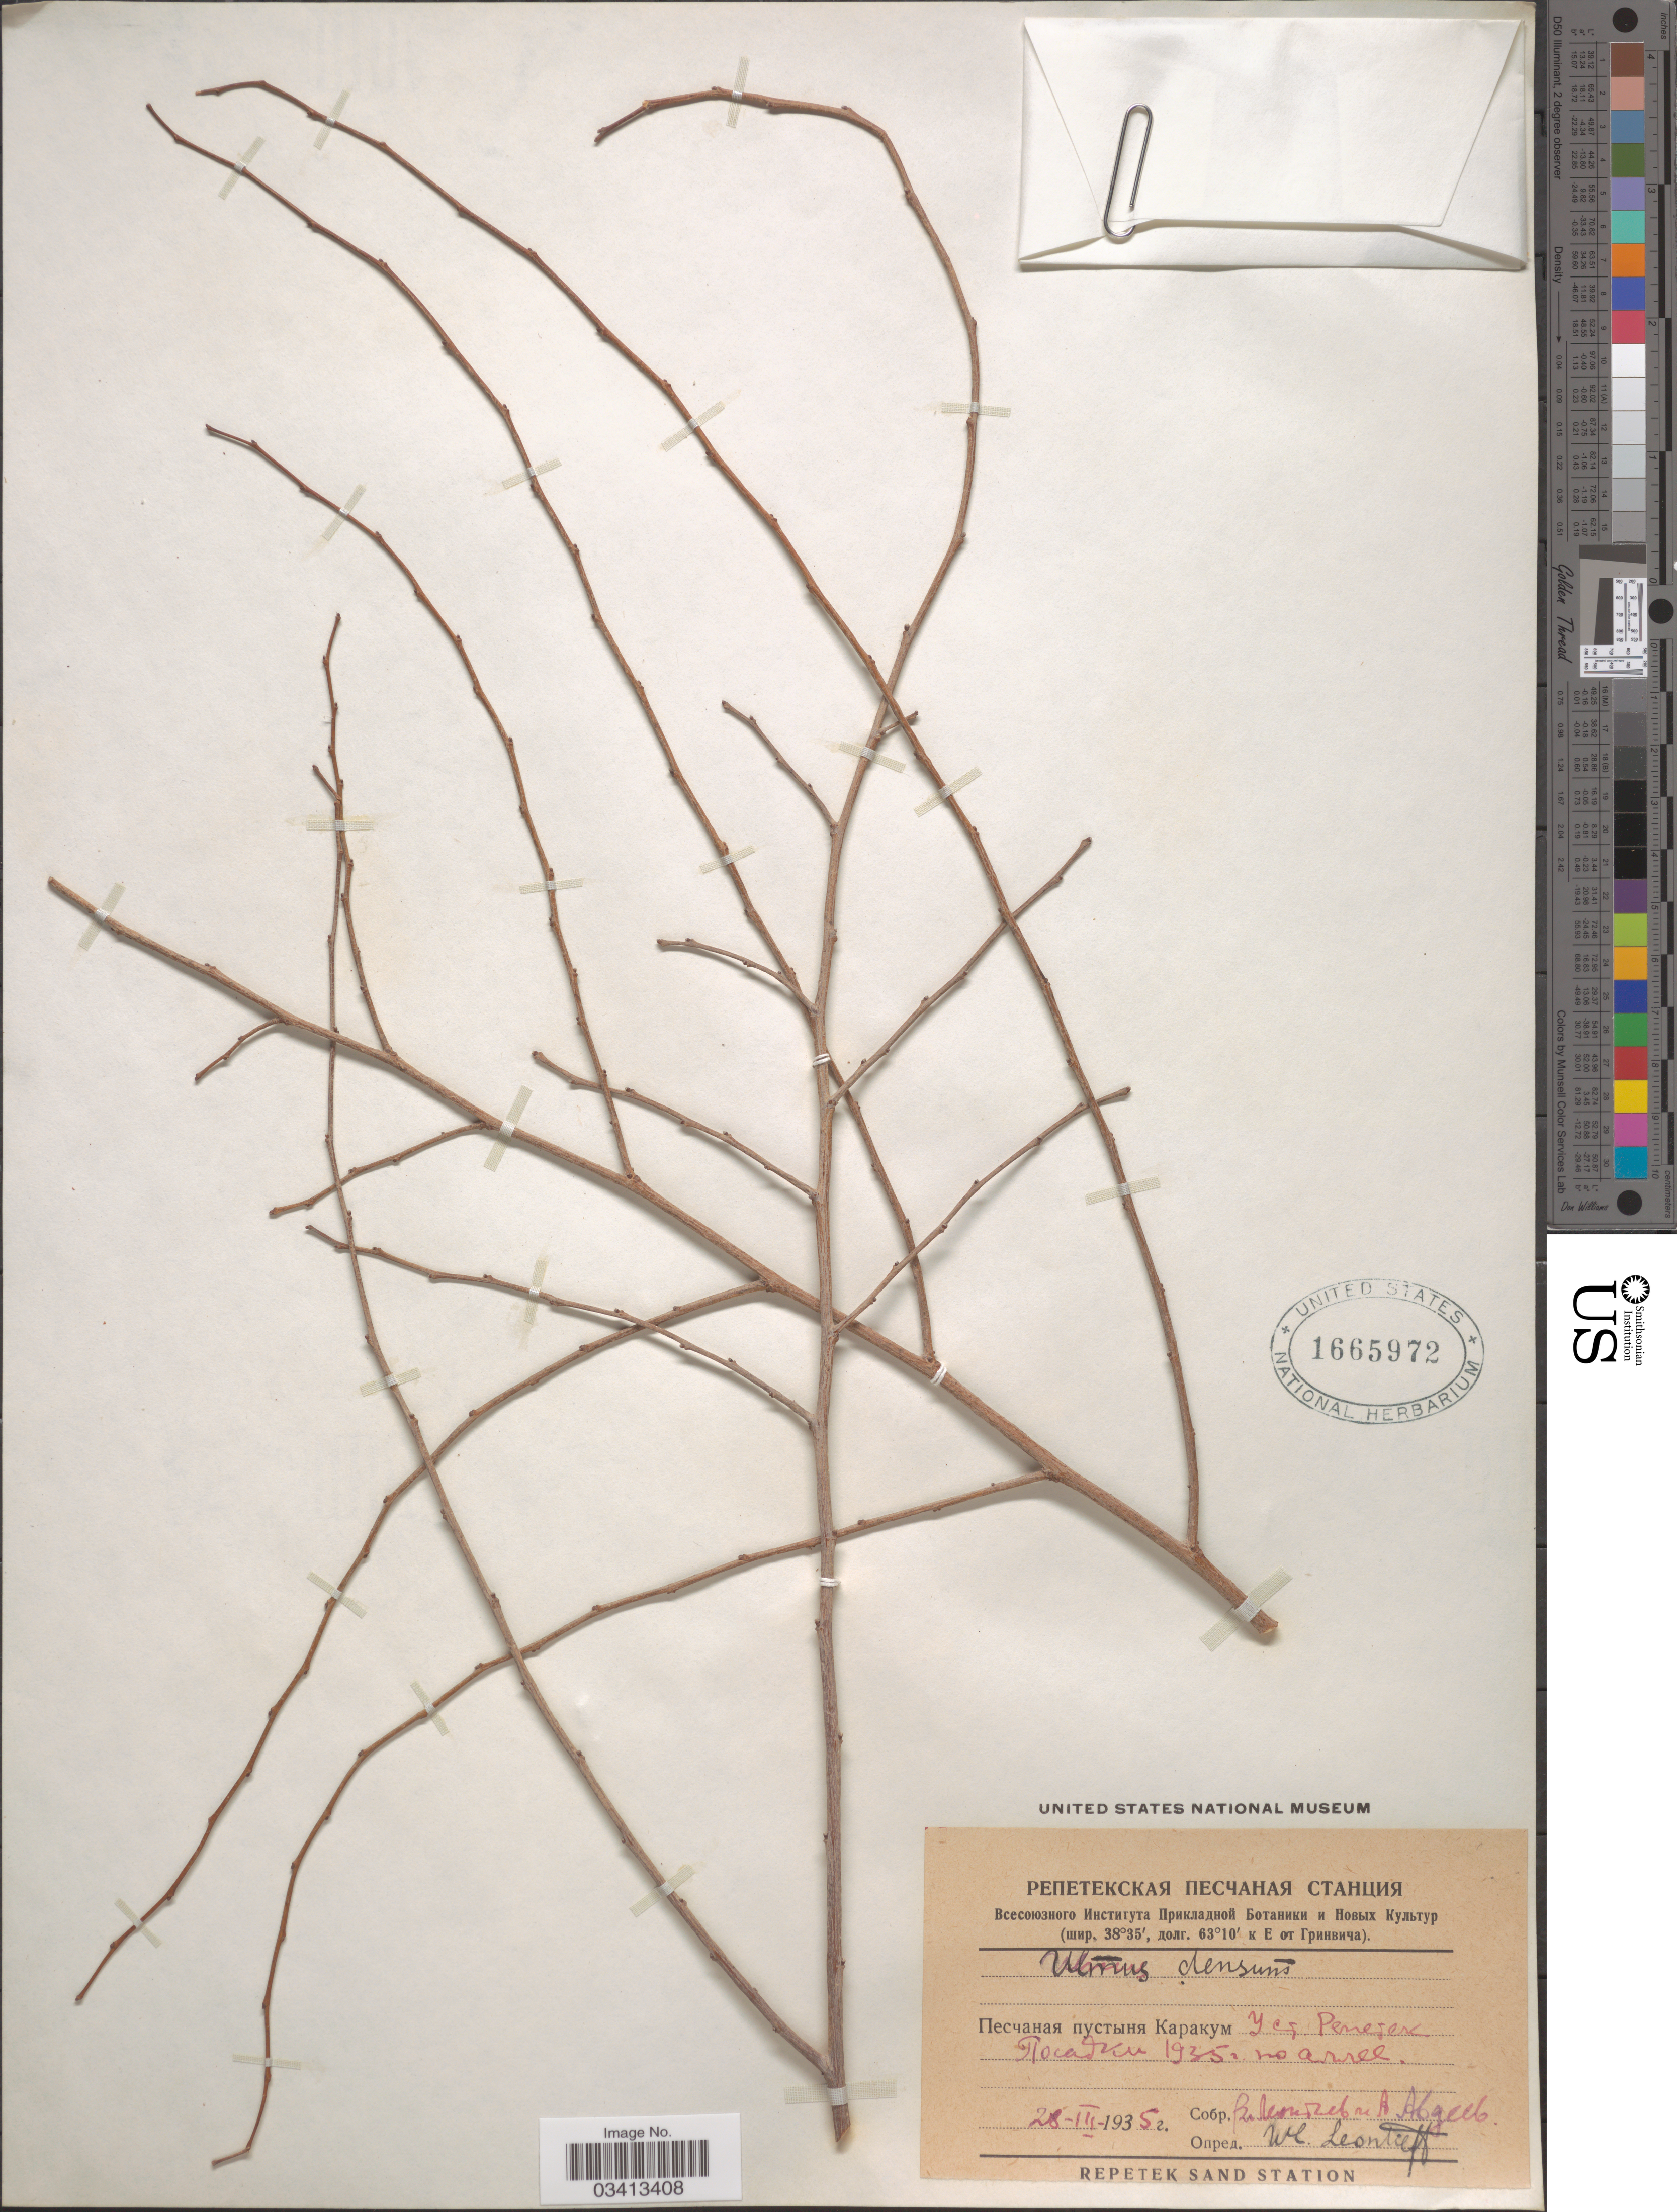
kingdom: Plantae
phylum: Tracheophyta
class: Magnoliopsida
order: Rosales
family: Ulmaceae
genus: Ulmus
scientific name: Ulmus densa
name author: Litv.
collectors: V. Leontev & A. Avdeev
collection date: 1935-03-28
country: Turkmenistan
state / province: Lebap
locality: Karakum Desert, Repetek Station.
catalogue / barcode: US 1665972